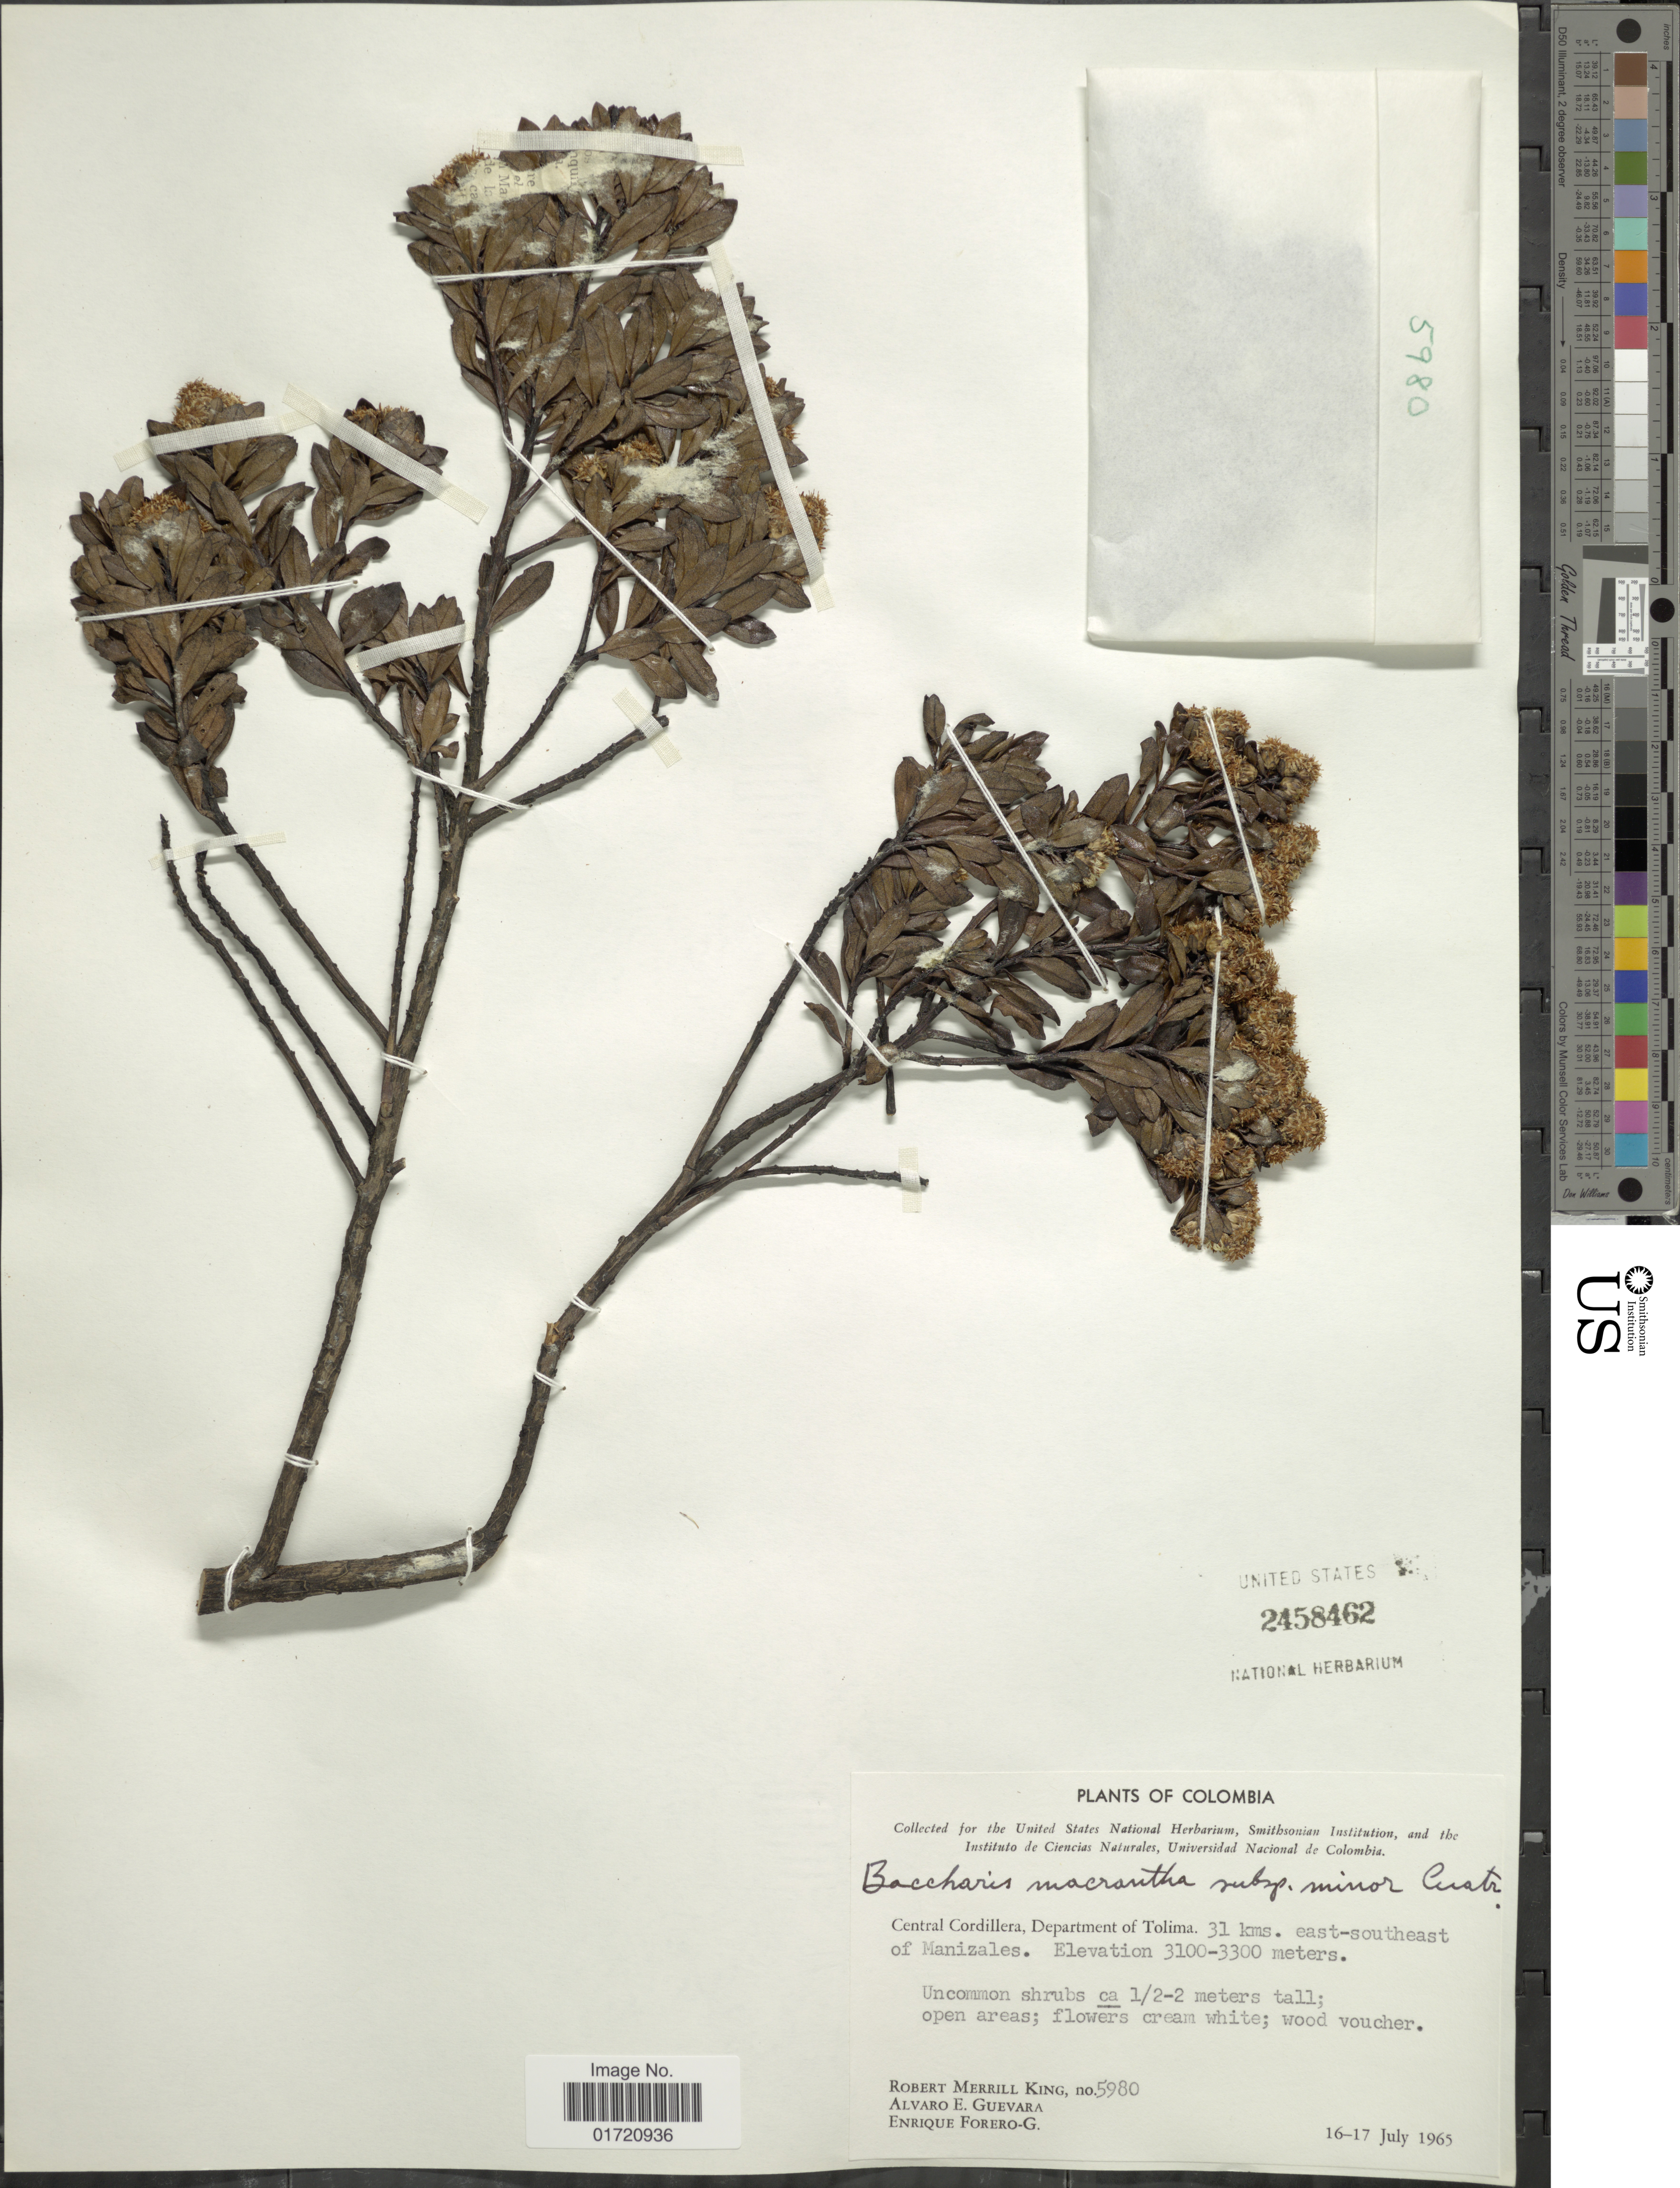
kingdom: Plantae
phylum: Tracheophyta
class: Magnoliopsida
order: Asterales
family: Asteraceae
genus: Baccharis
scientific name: Baccharis macrantha subsp. minor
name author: (Cuatrec.) Cuatrec.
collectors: R. M. King, A. E. Guevara & E. Forero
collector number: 5980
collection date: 1965-07-16/1965-07-17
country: Colombia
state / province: Tolima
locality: Central Cordillera, 31 kms east-southeast of Manizales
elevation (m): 3100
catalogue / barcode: US 2458462